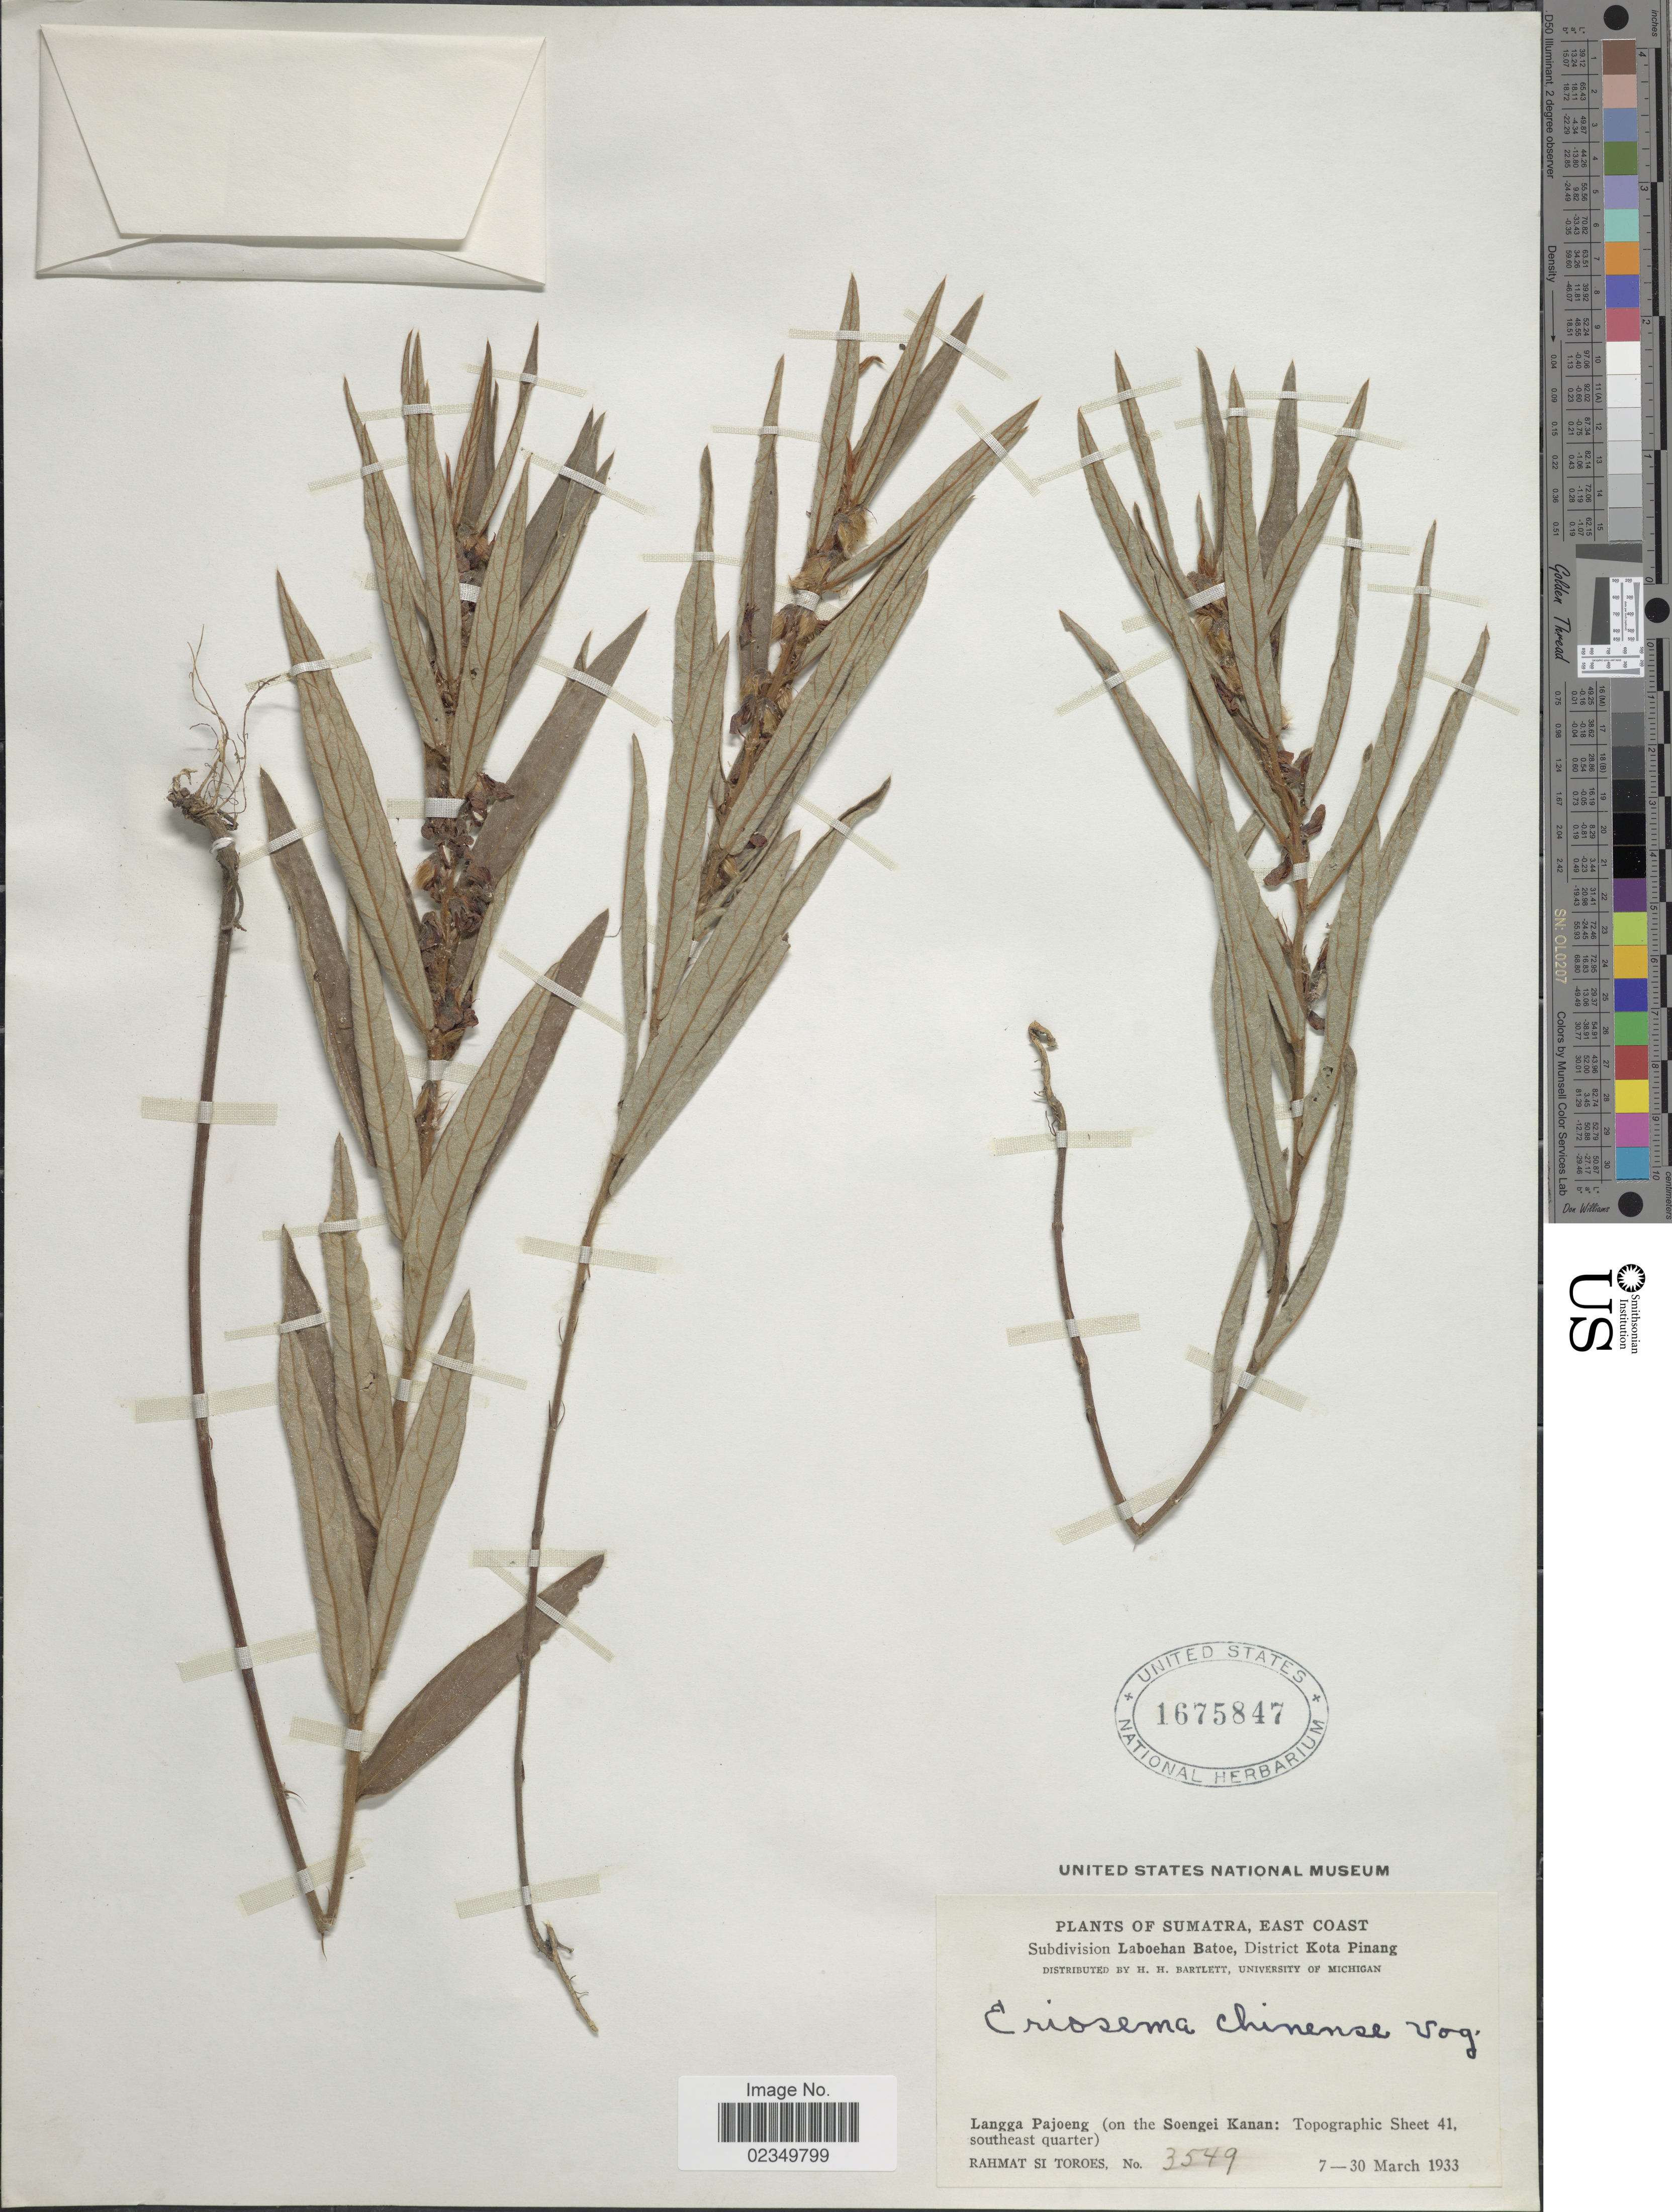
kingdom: Plantae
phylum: Tracheophyta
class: Magnoliopsida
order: Fabales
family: Fabaceae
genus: Eriosema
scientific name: Eriosema chinense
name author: Vogel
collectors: Rahmat Si Boeea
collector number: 3549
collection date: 1933-03-07/1933-03-30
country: Indonesia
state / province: Sumatra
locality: East Coast, Subdivision Laboehan Batoe, District Kota Pinang, Langga Pajoeng (on the Soengei Kanan: Topographic Sheet 41, southeast quarter)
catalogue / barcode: US 1675847